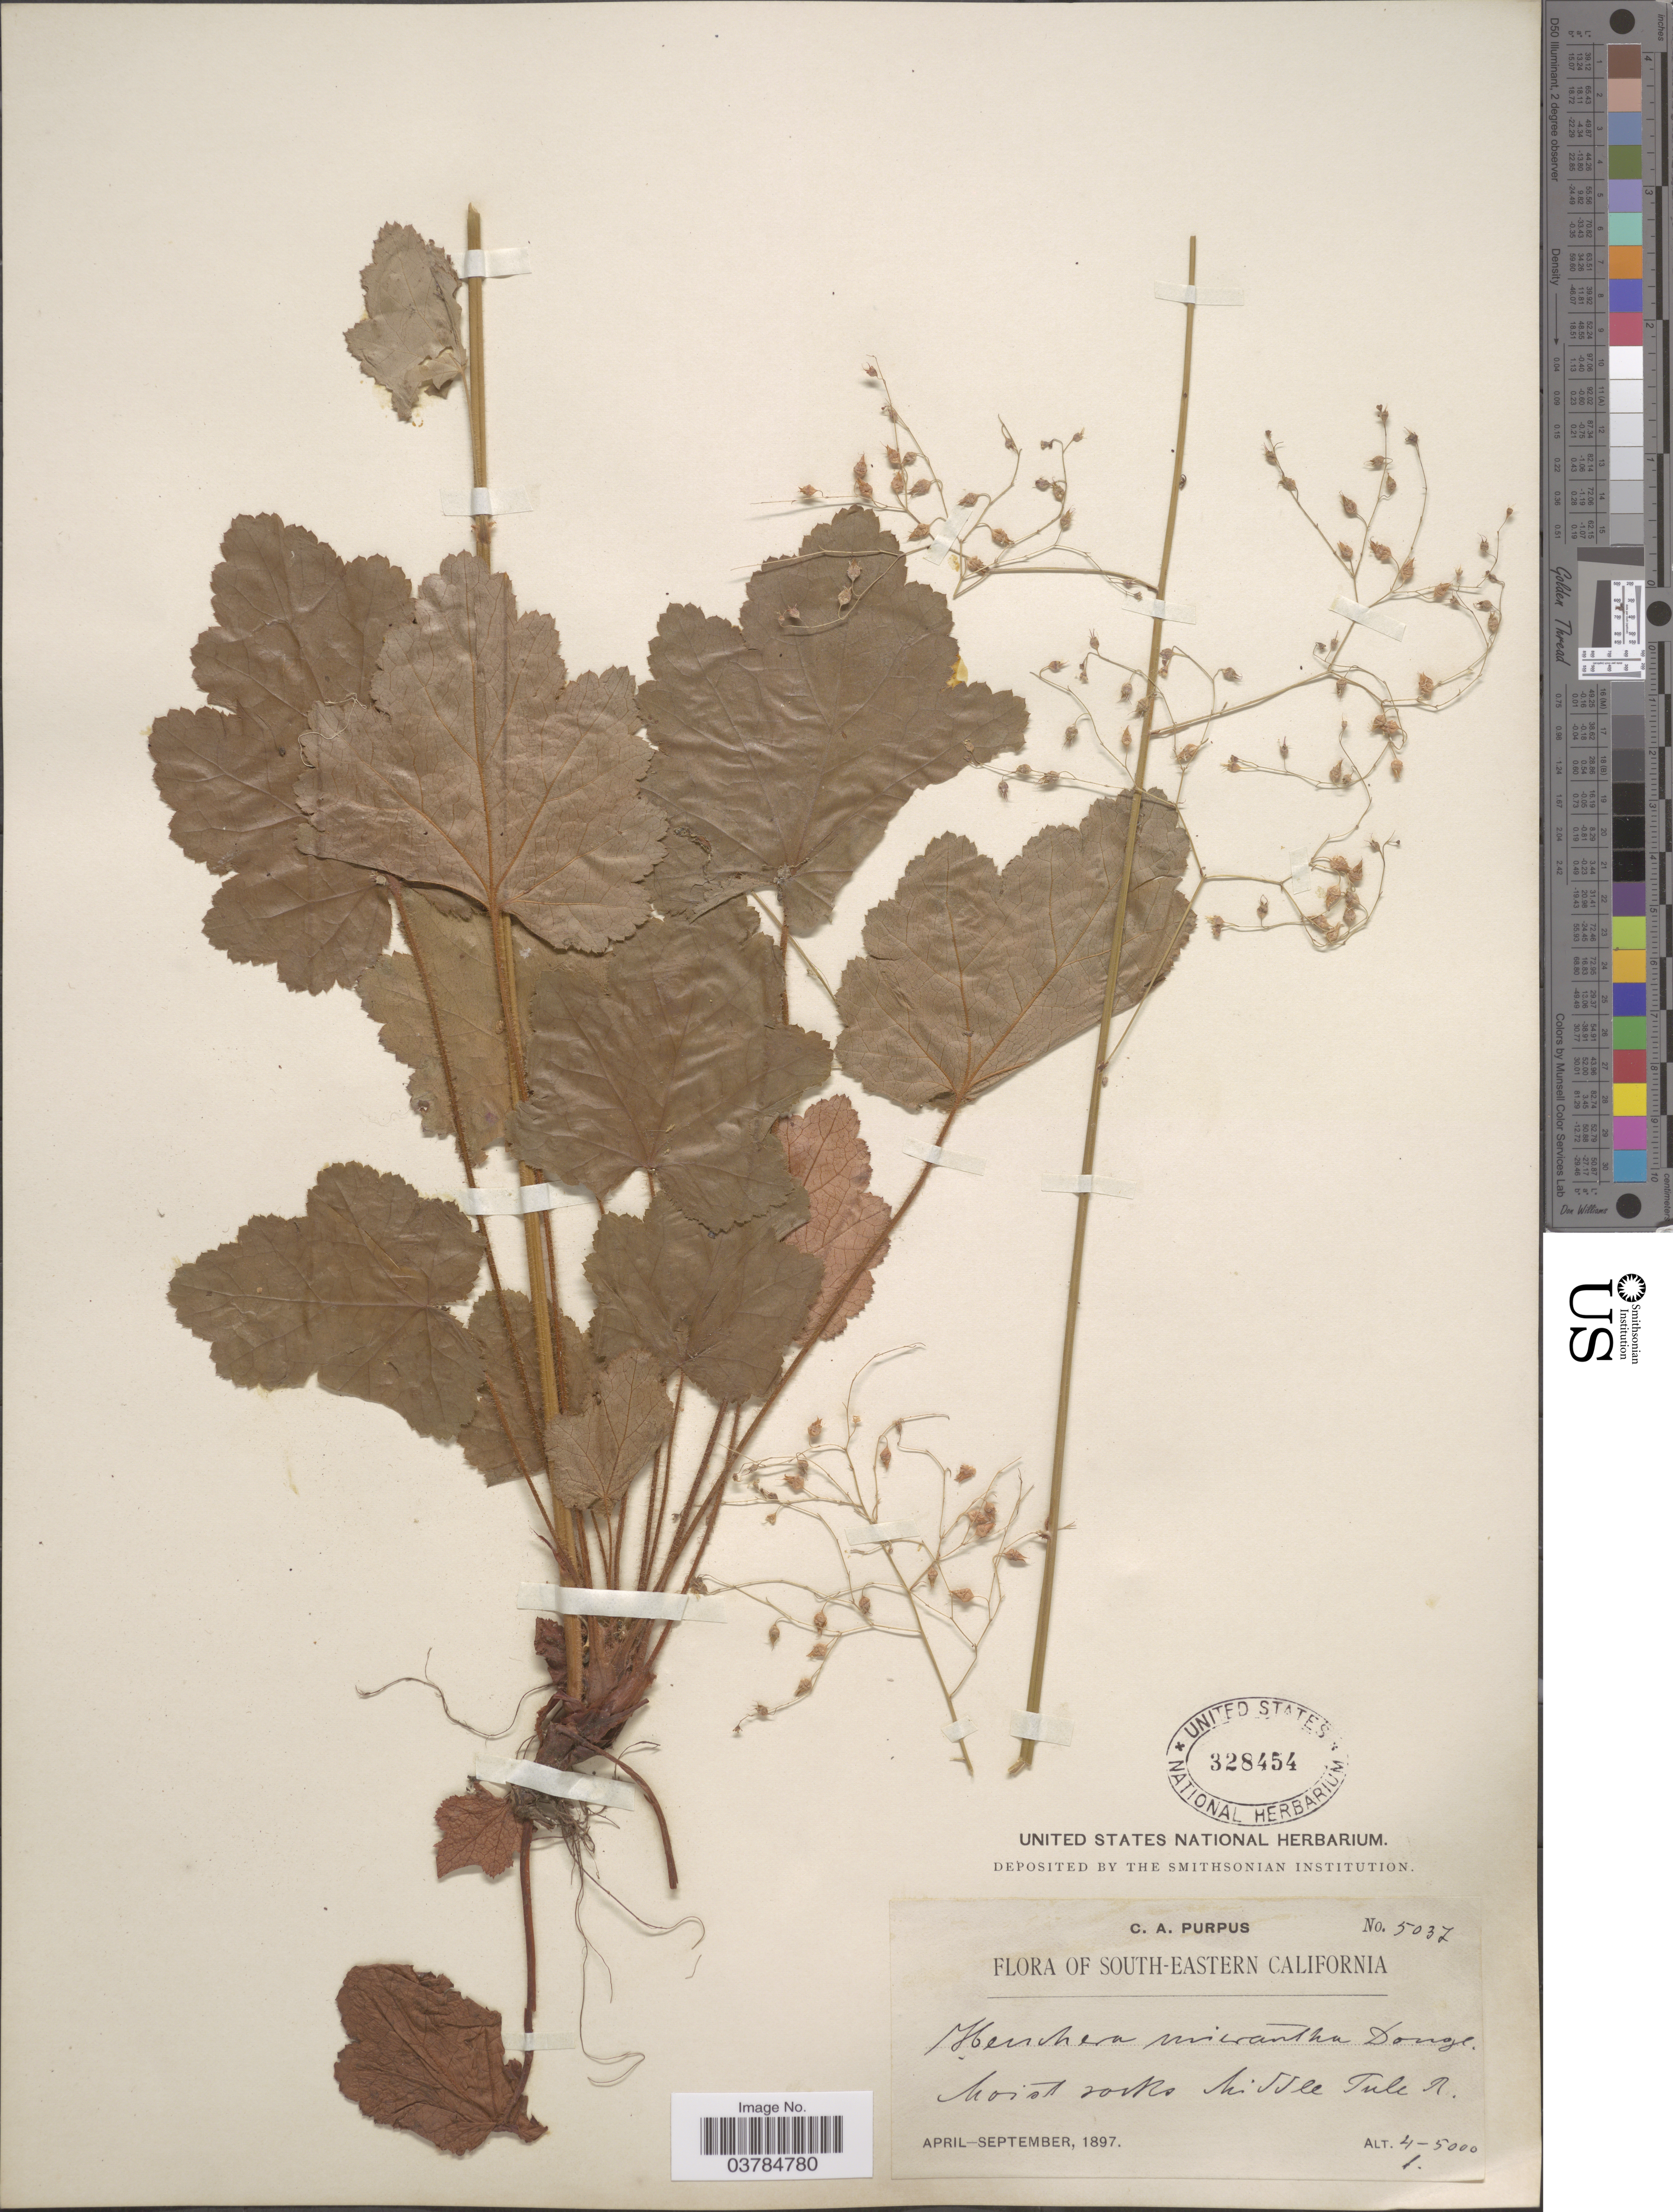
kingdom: Plantae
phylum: Tracheophyta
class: Magnoliopsida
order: Saxifragales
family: Saxifragaceae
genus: Heuchera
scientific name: Heuchera micrantha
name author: Douglas ex Lindl.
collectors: C. A. Purpus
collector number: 5037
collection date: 1897-04/1897-09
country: United States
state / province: California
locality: South-Eastern California. Moist rocks Middle Tuli R.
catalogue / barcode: US 328454